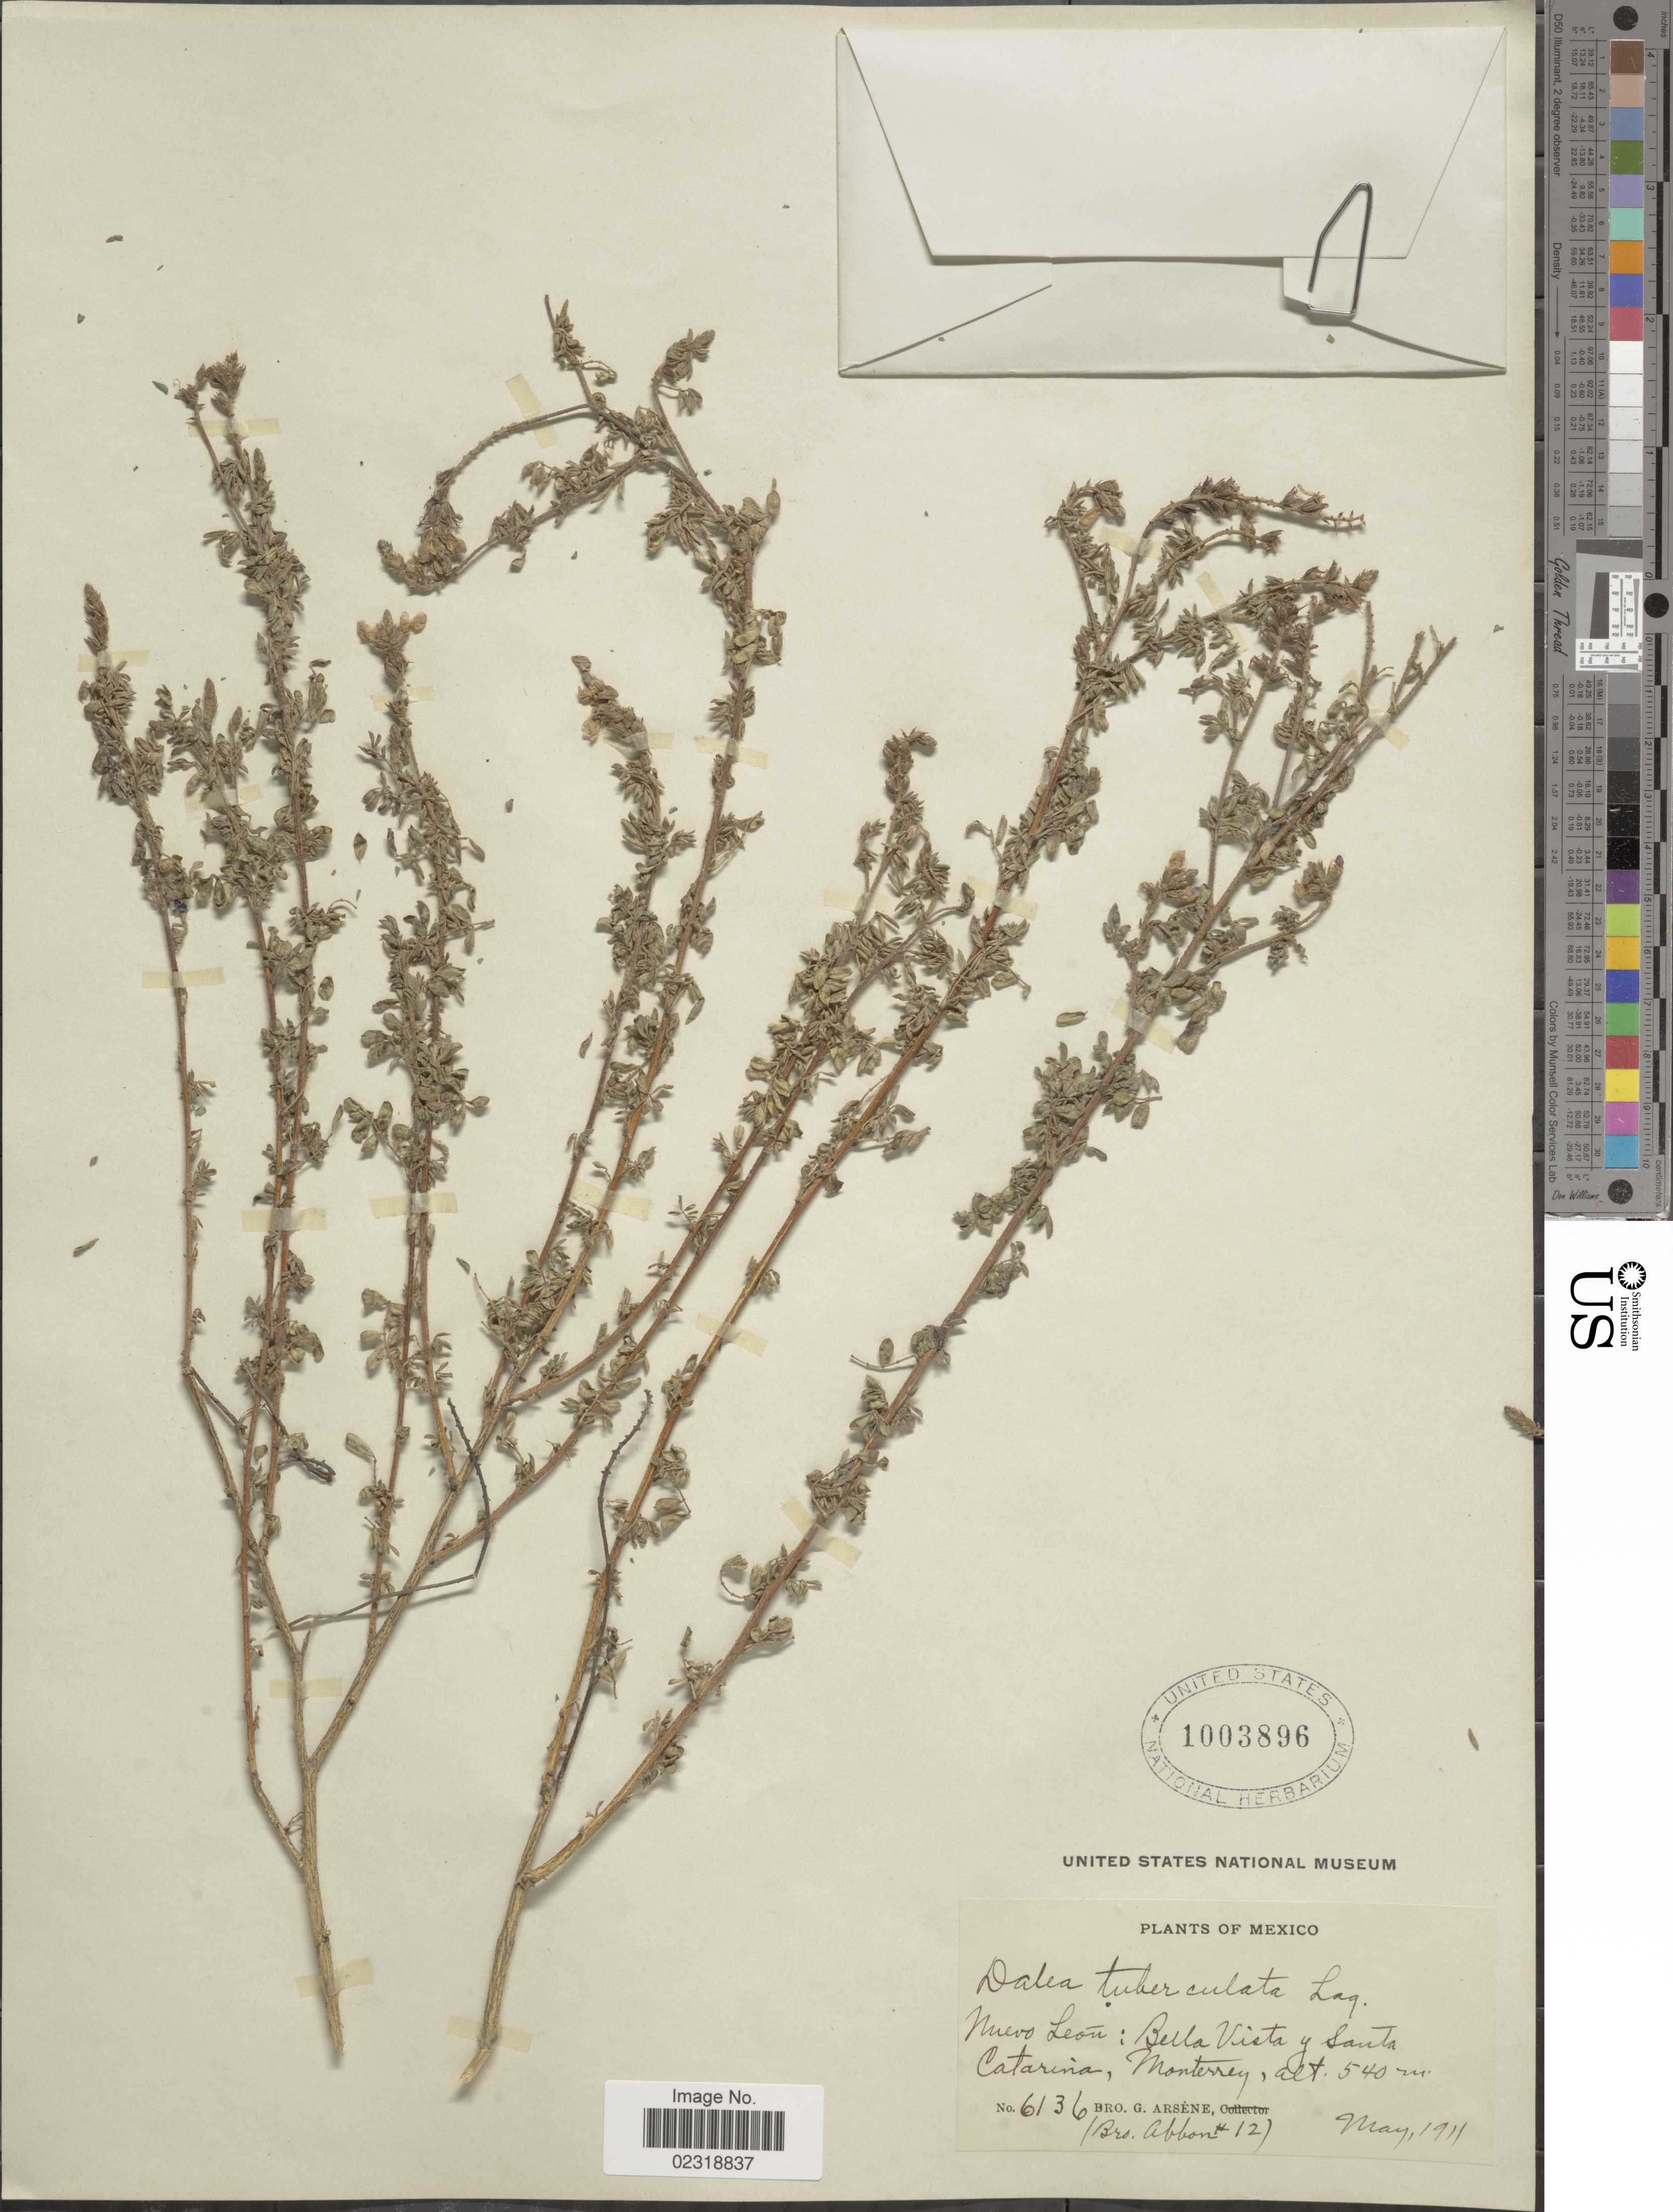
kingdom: Plantae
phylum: Tracheophyta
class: Magnoliopsida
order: Fabales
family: Fabaceae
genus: Dalea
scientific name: Dalea tuberculata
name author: Lag.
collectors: Bro. G. Arsène & Bro. Abbon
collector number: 6136/12?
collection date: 1911-05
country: Mexico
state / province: Nuevo León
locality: Bella Vista y Santa Catarina, Monterrey.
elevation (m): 540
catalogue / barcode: US 1003896